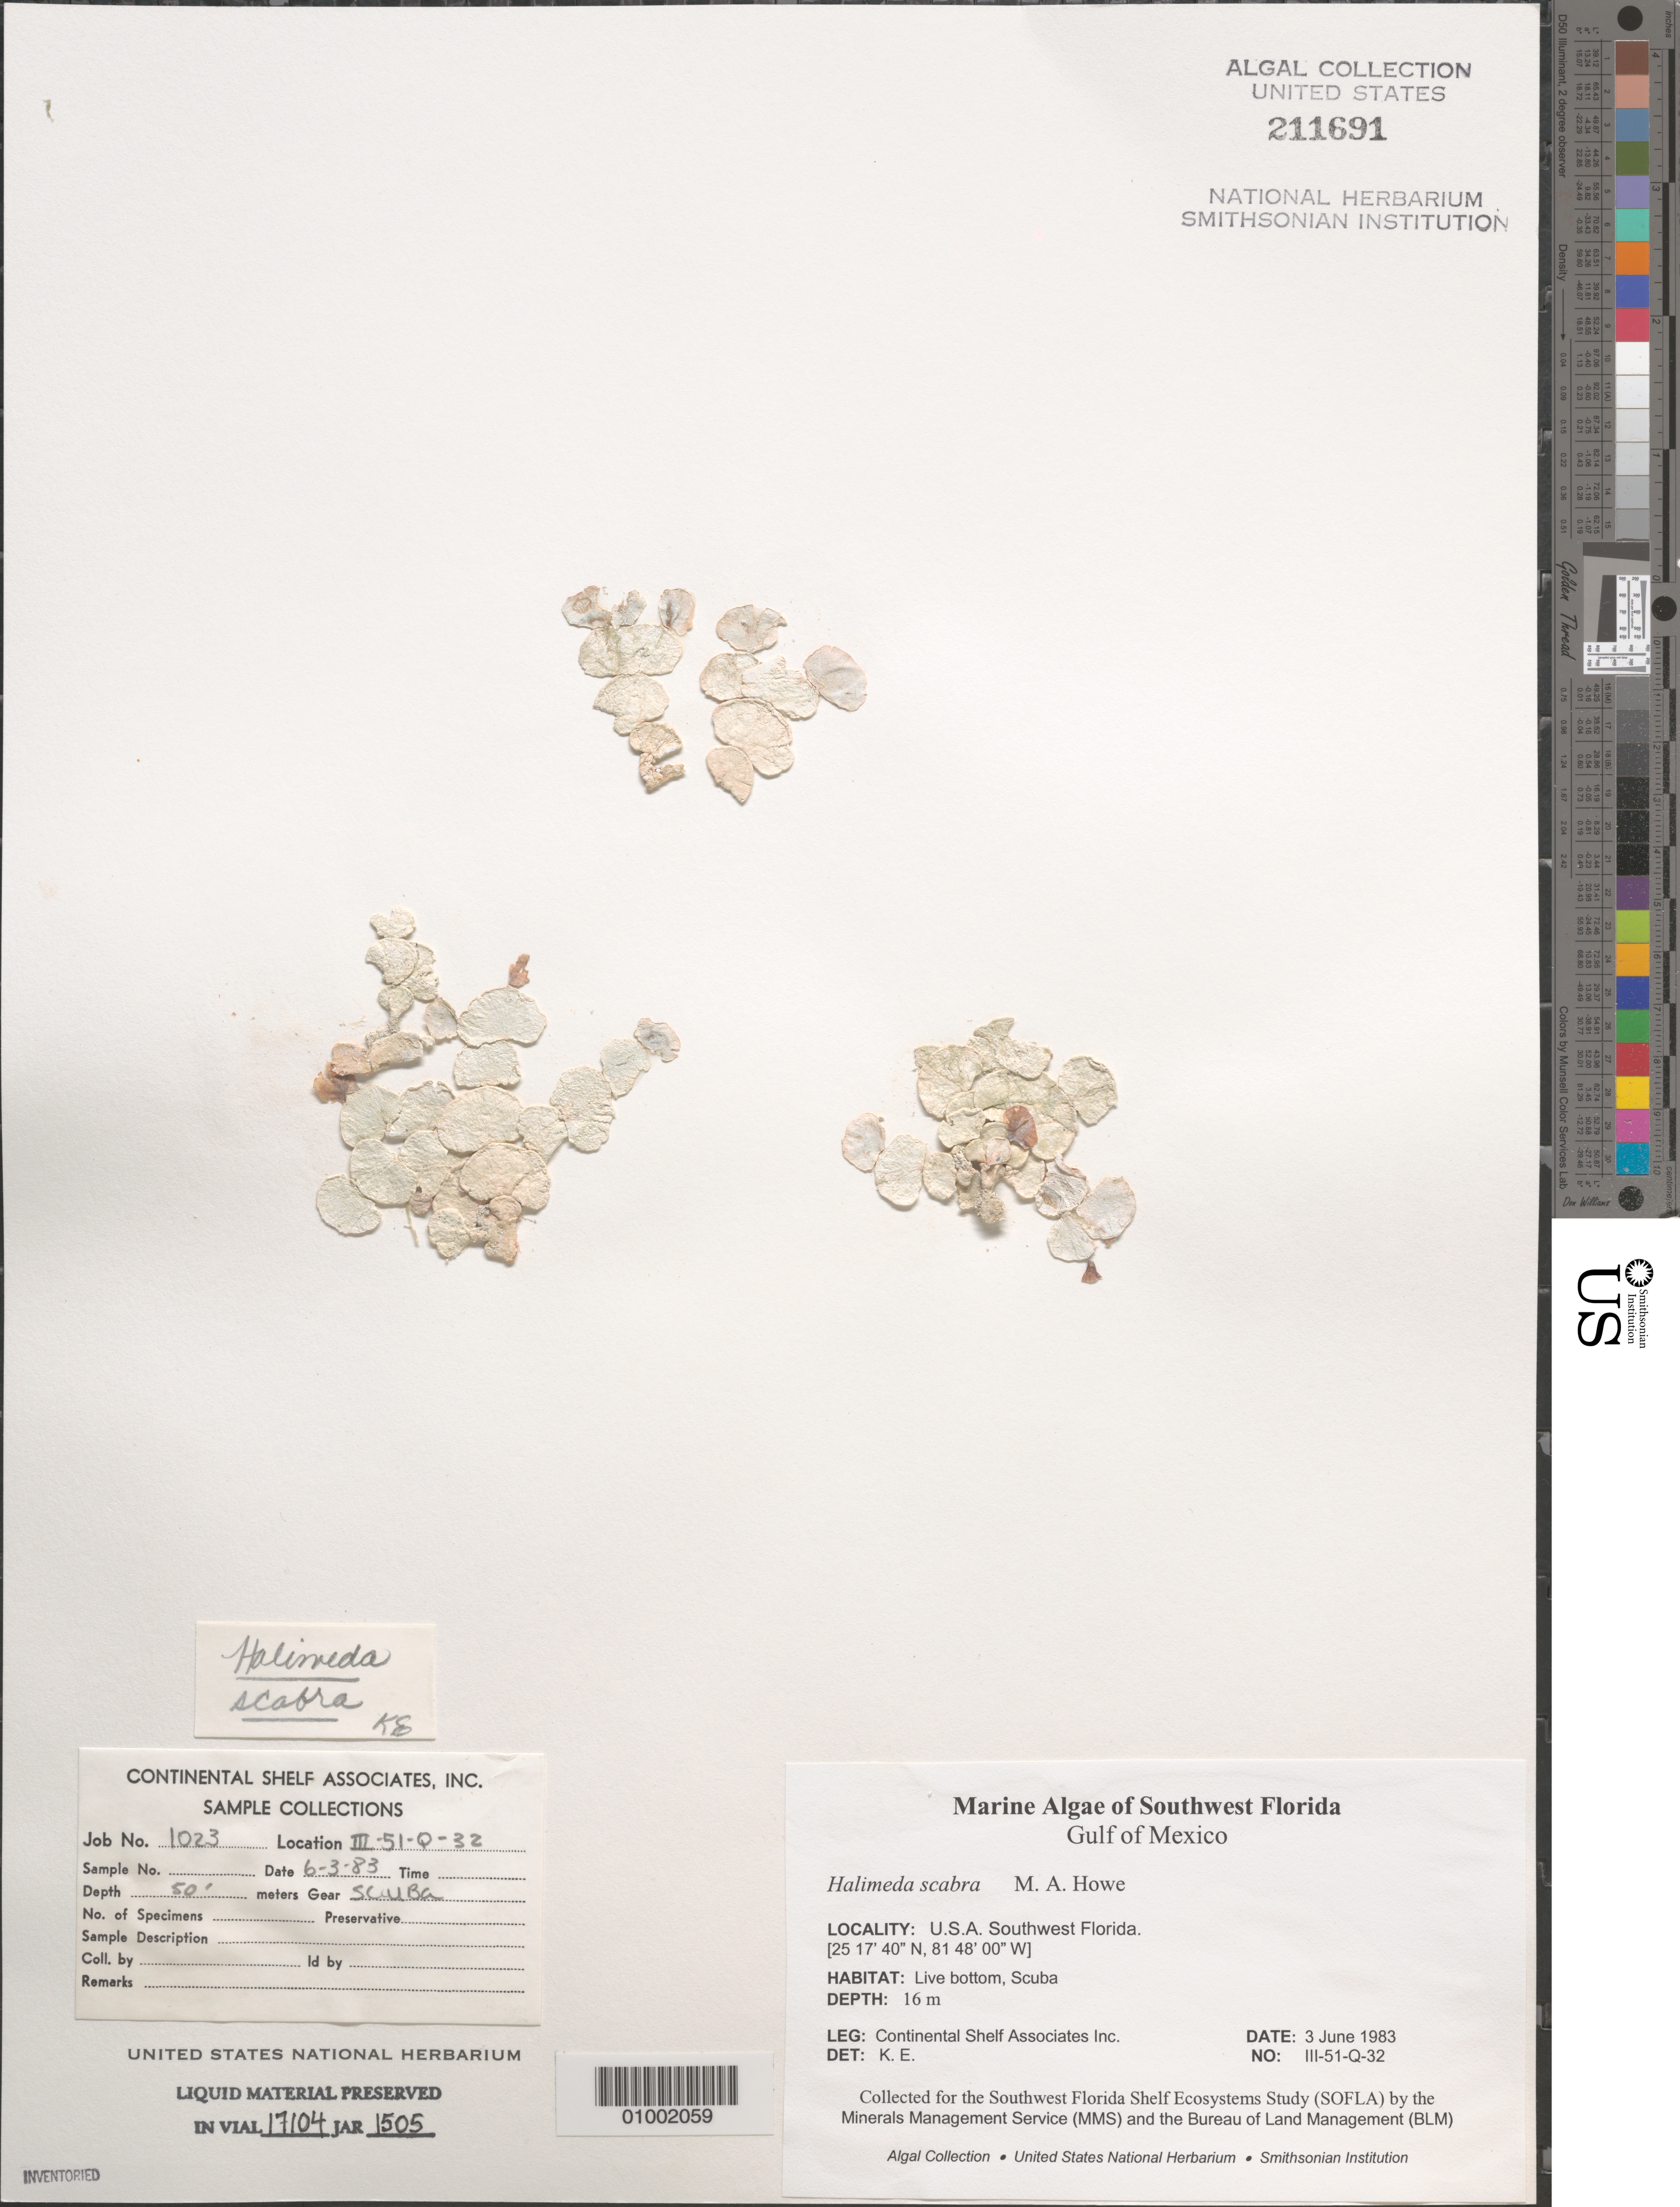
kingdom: Plantae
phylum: Chlorophyta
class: Ulvophyceae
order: Bryopsidales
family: Halimedaceae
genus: Halimeda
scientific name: Halimeda scabra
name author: M. Howe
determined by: E., K.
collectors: Continental Shelf Associates Inc.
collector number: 1023-III-51-Q-32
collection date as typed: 03 Jun 1983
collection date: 1983-06-03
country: United States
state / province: Florida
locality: Gulf of Mexico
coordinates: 25 17'40"N, 81 48'00"W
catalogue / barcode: US 211691